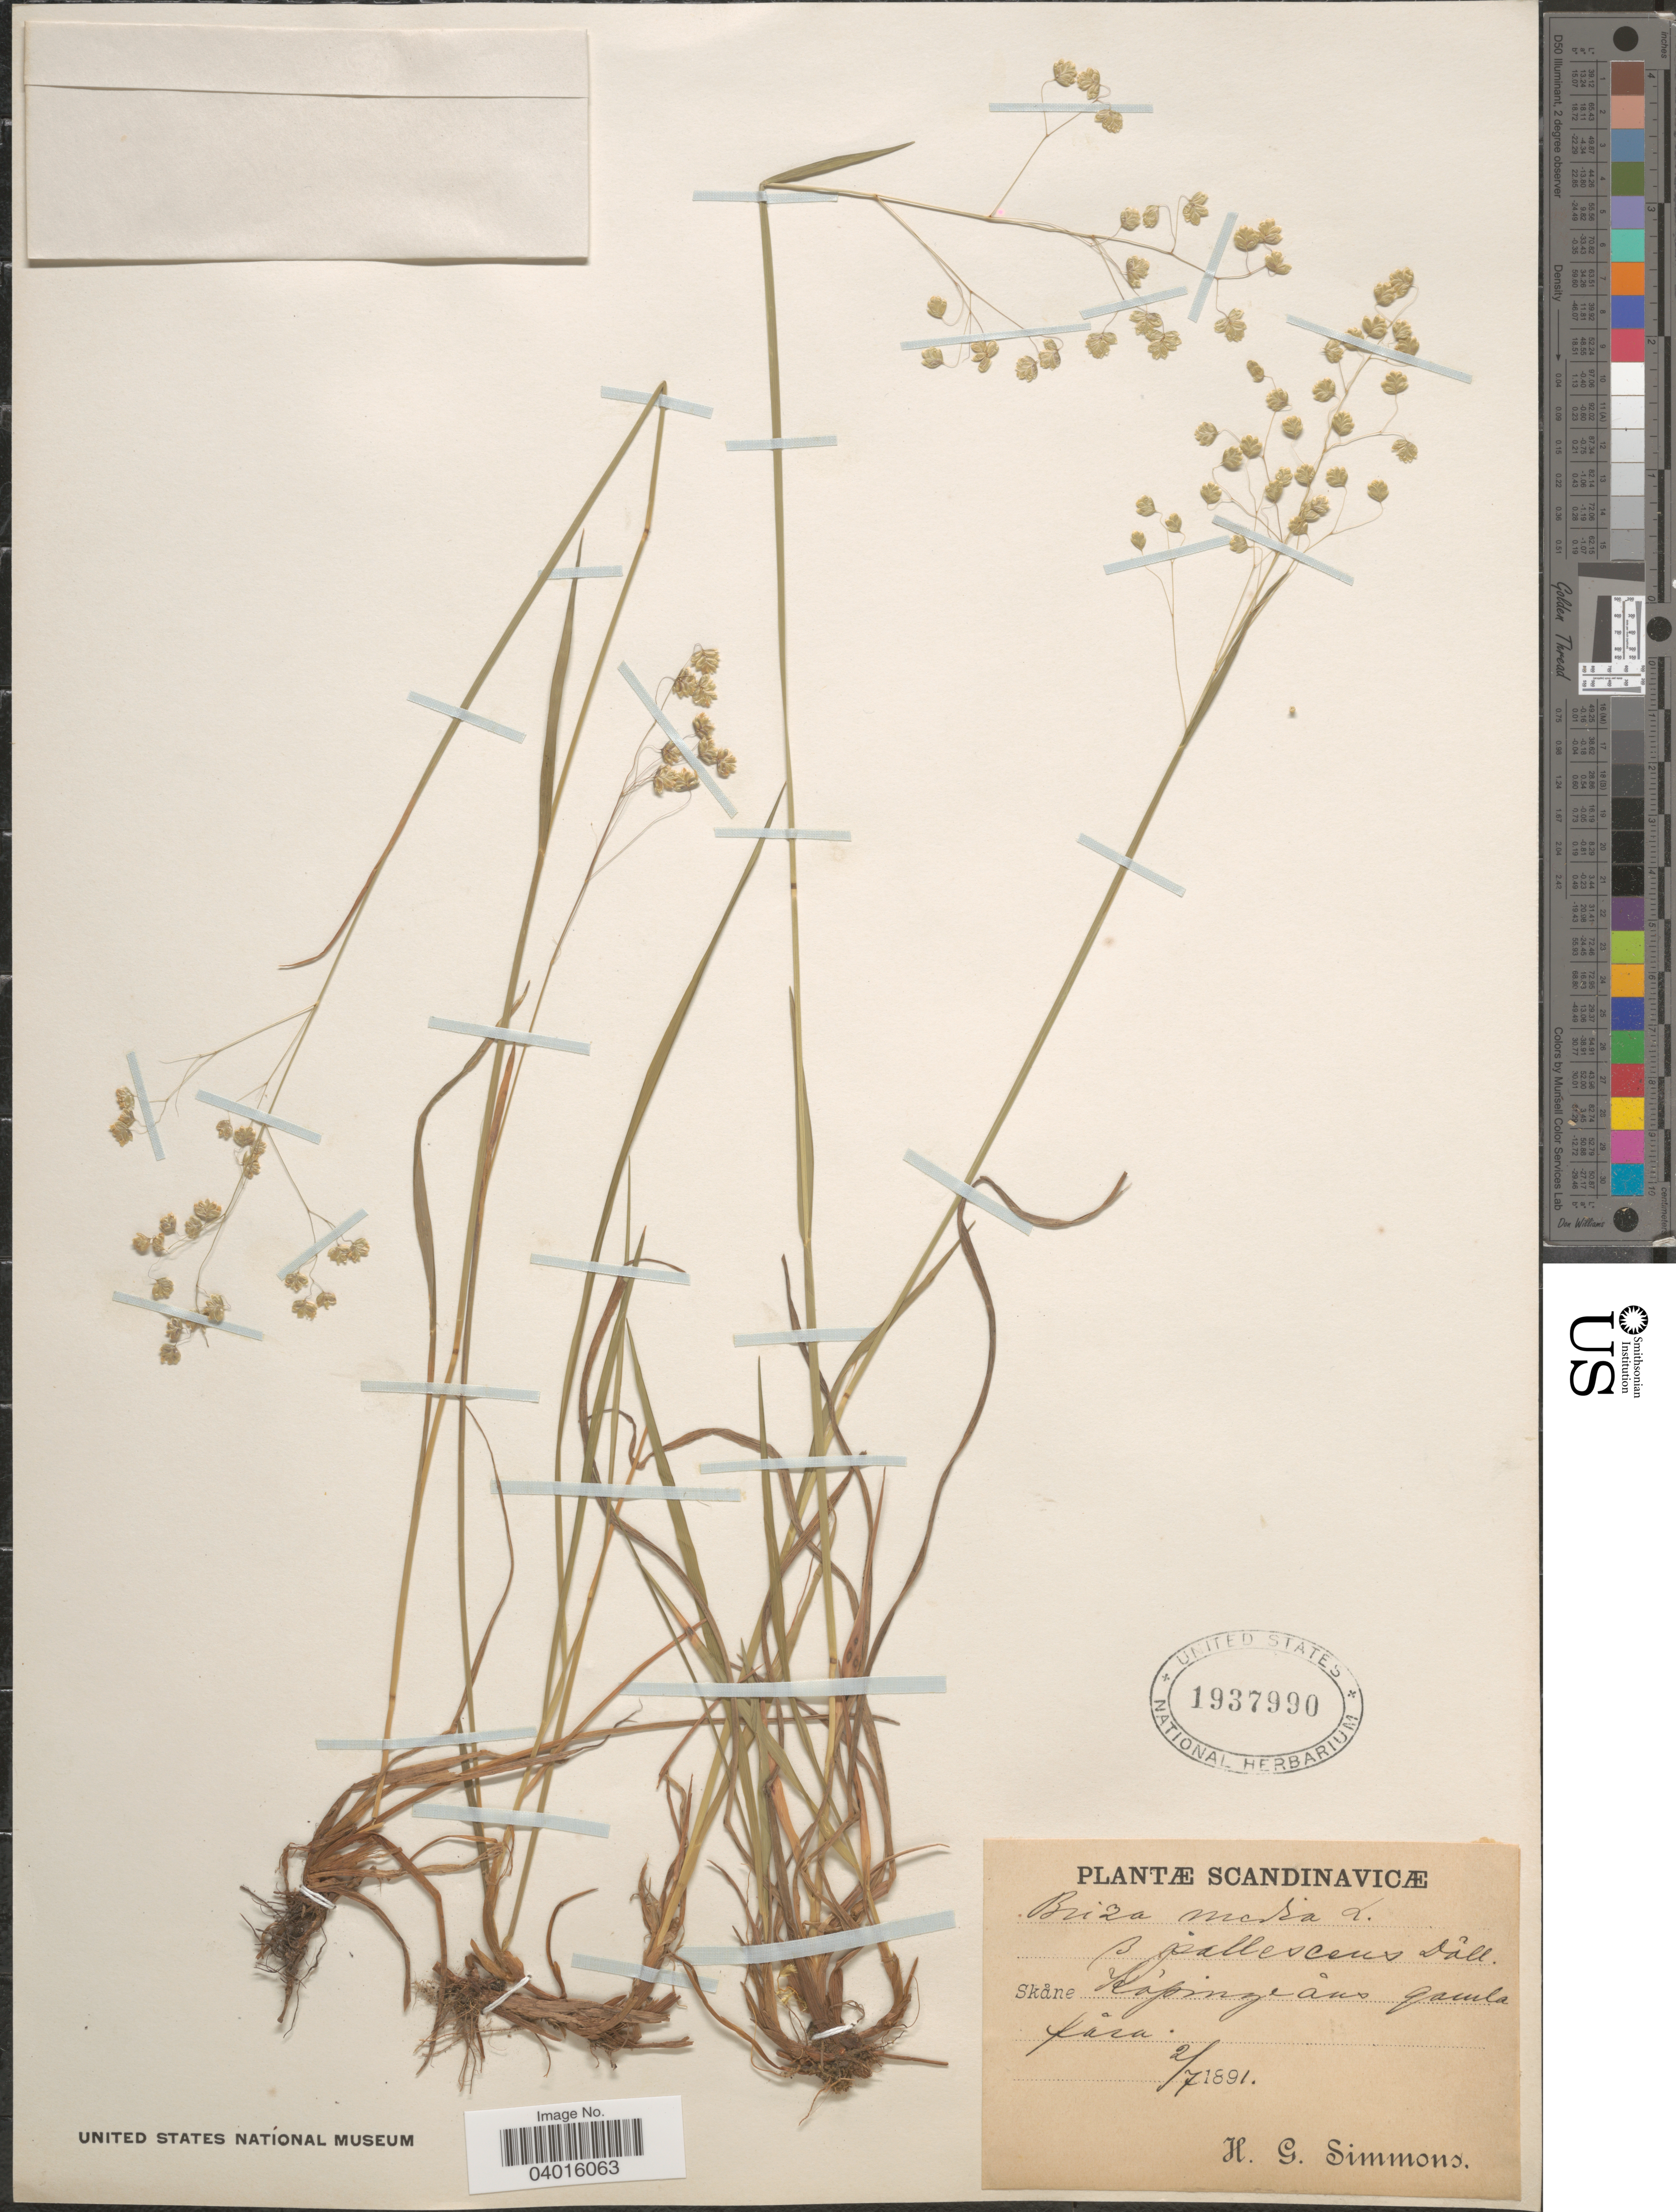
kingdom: Plantae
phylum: Tracheophyta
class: Liliopsida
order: Poales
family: Poaceae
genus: Briza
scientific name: Briza media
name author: L.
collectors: H. Simmons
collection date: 1891-07-02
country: Sweden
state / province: Skåne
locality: Kopingråns gamla fåra. [interpreted]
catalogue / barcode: US 1937990